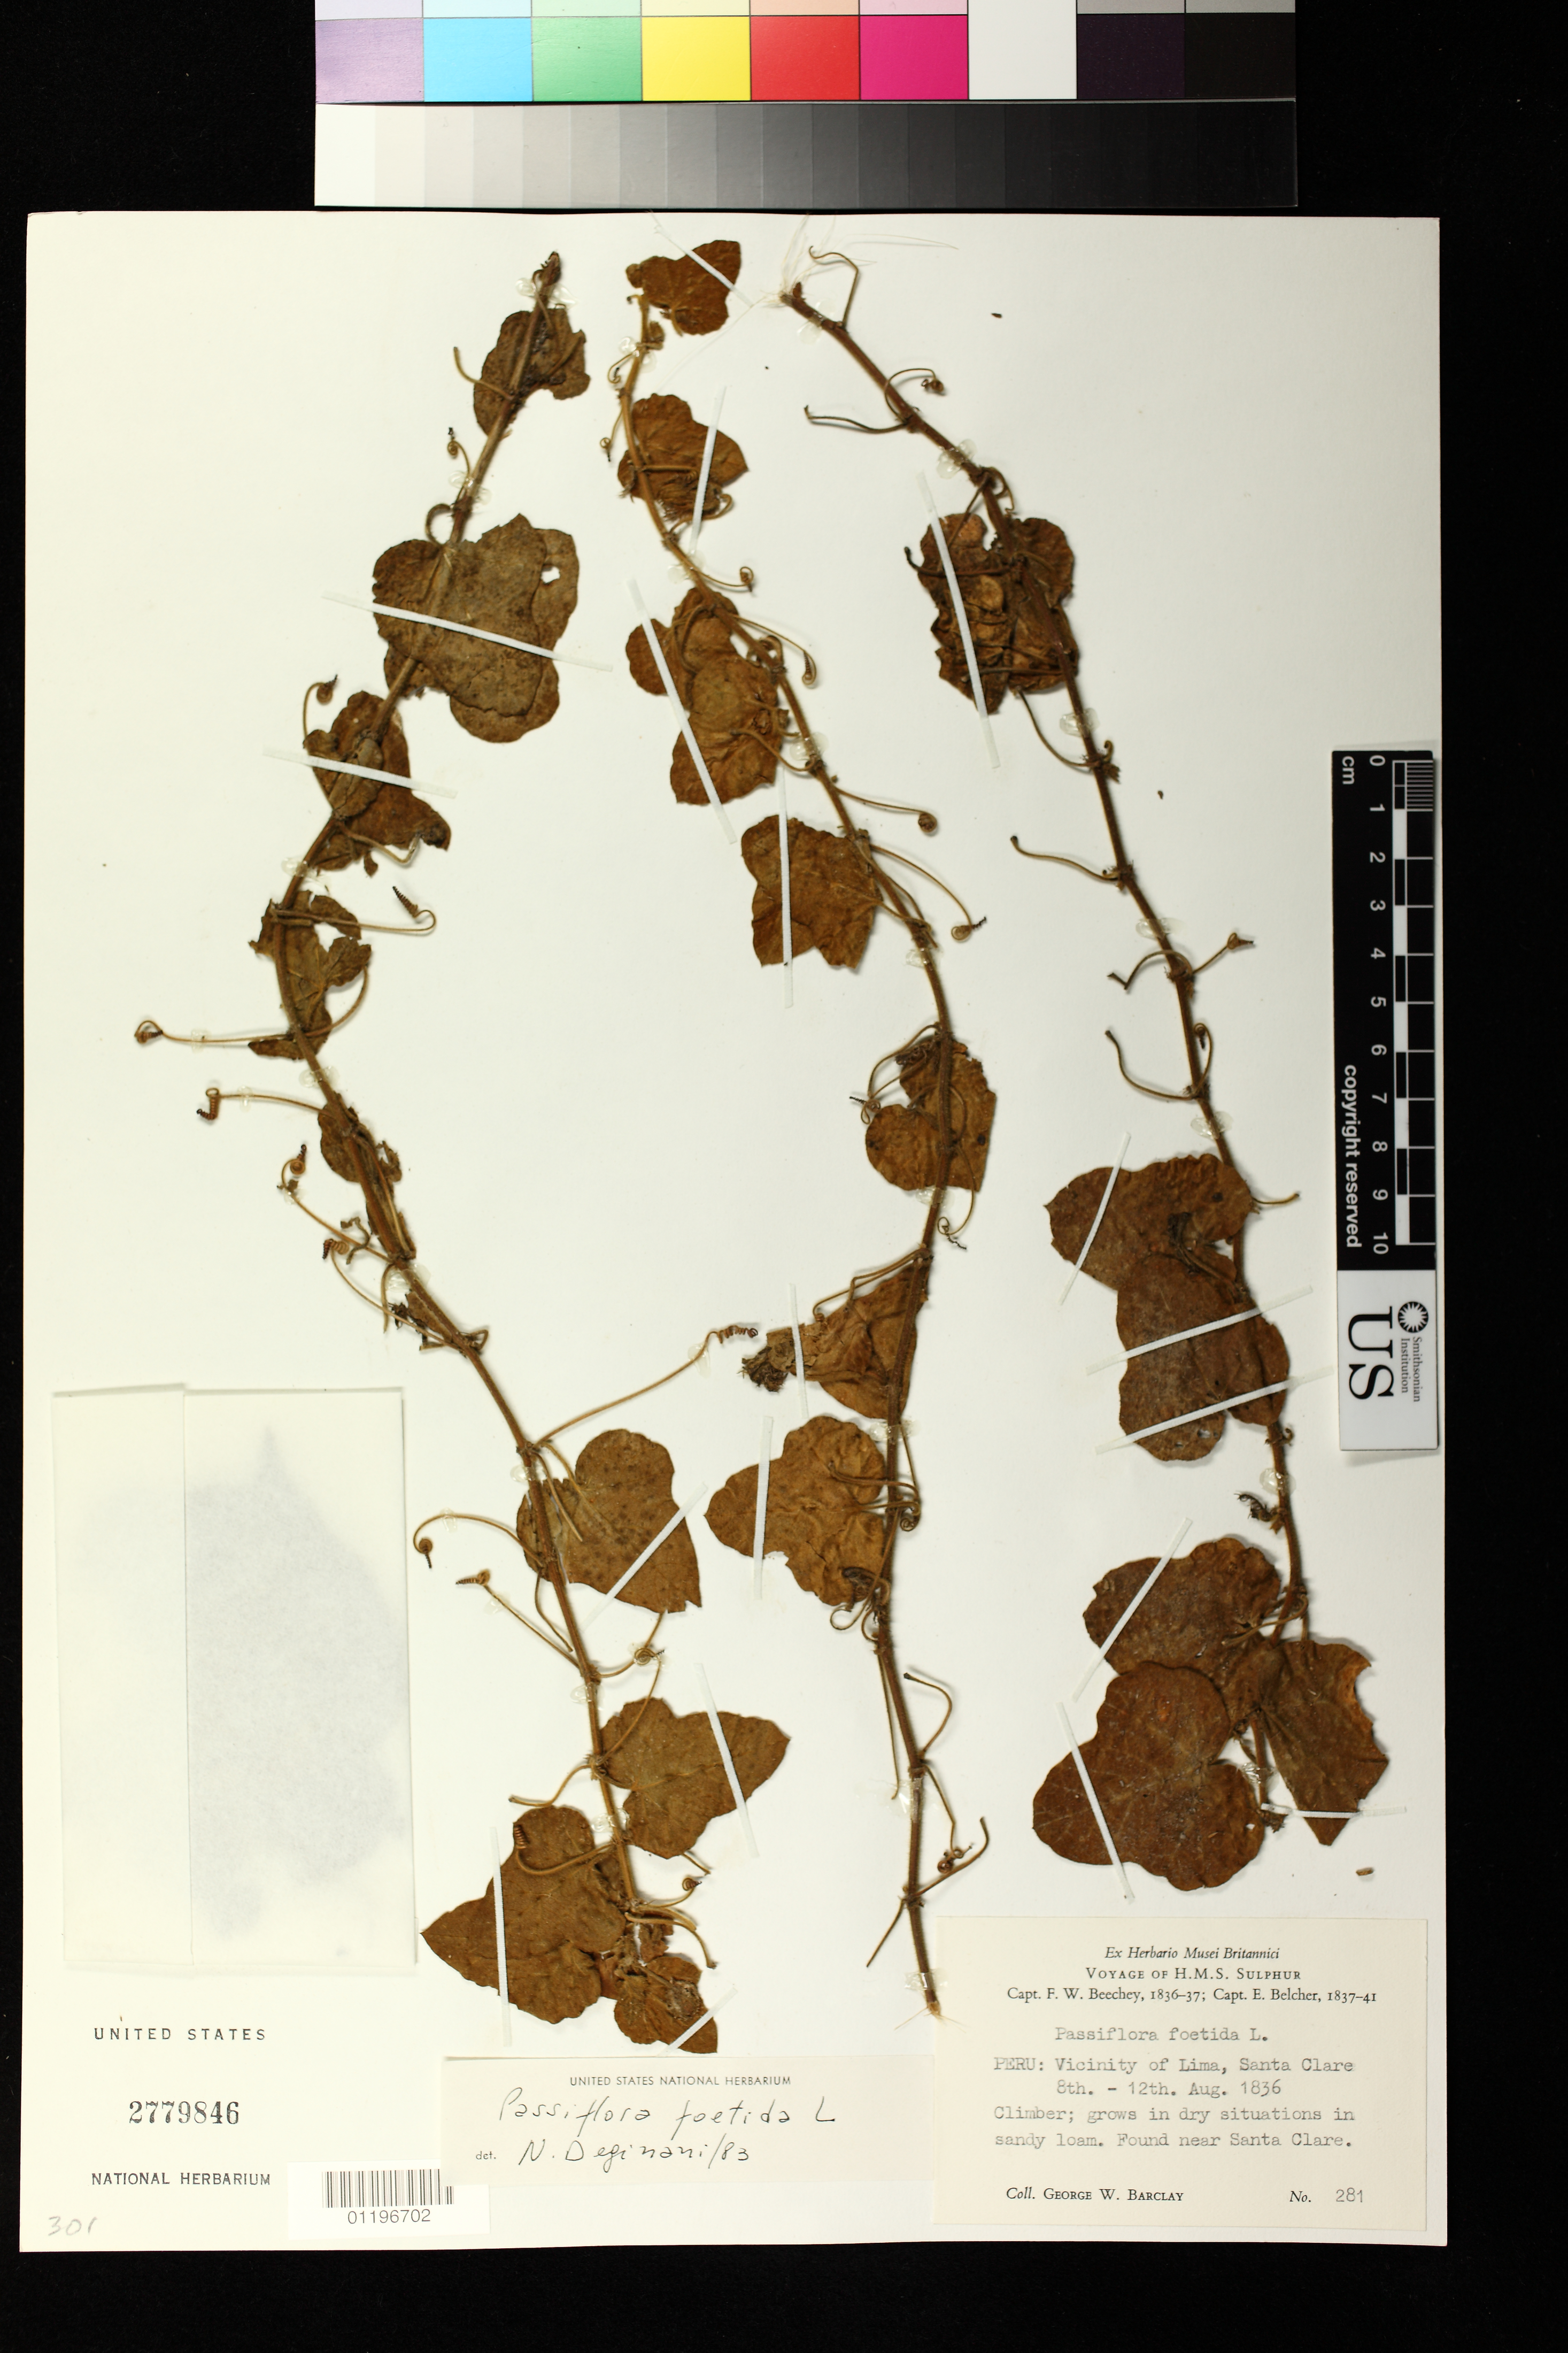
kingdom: Plantae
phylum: Tracheophyta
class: Magnoliopsida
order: Malpighiales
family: Passifloraceae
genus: Passiflora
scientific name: Passiflora foetida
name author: L.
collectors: G. W. Barclay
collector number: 281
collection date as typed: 08 Aug 1836 to 12 Aug 1836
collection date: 1836-08-08/1836-08-12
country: Peru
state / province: Lima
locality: Peru: Vicinity of Lima, Santa Clare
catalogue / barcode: US 2779846